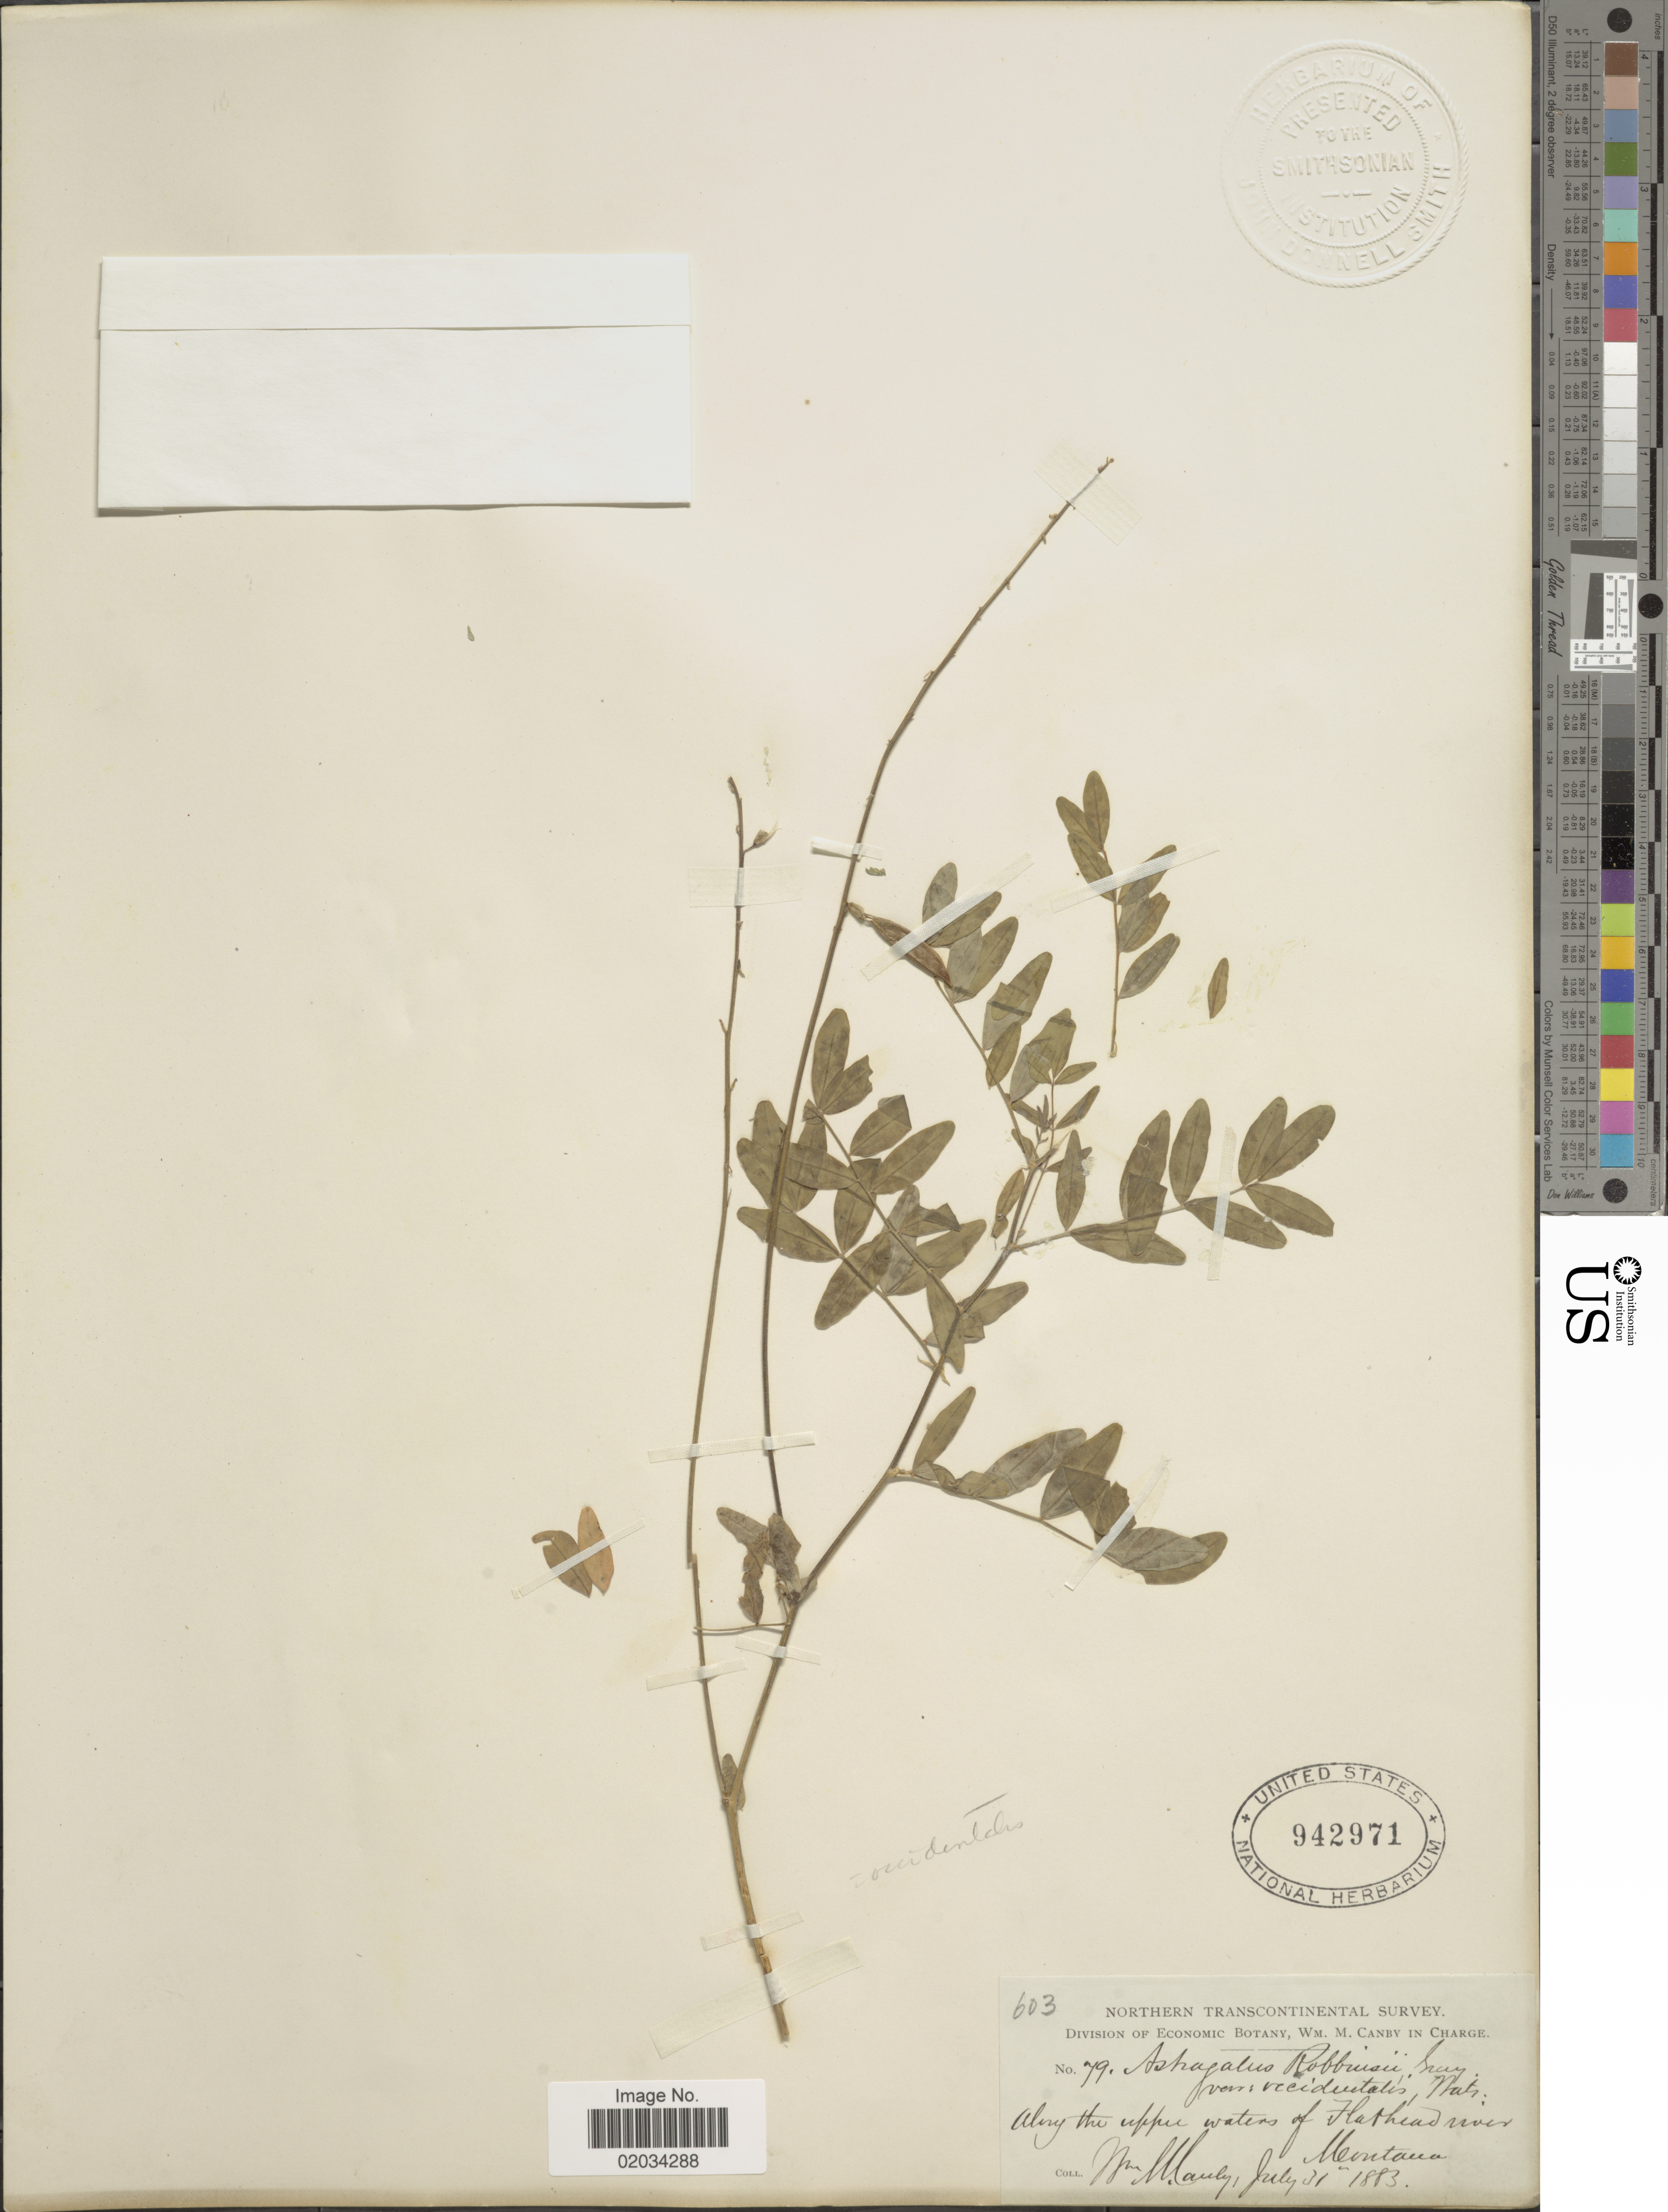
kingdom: Plantae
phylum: Tracheophyta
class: Magnoliopsida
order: Fabales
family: Fabaceae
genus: Astragalus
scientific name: Astragalus robbinsii var. occidentalis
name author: S. Watson in C. King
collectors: W. M. Canby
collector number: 79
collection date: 1883-07-31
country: United States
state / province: Montana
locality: Northern Transcontinental, along the upper waters of Flathead River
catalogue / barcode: US 942971